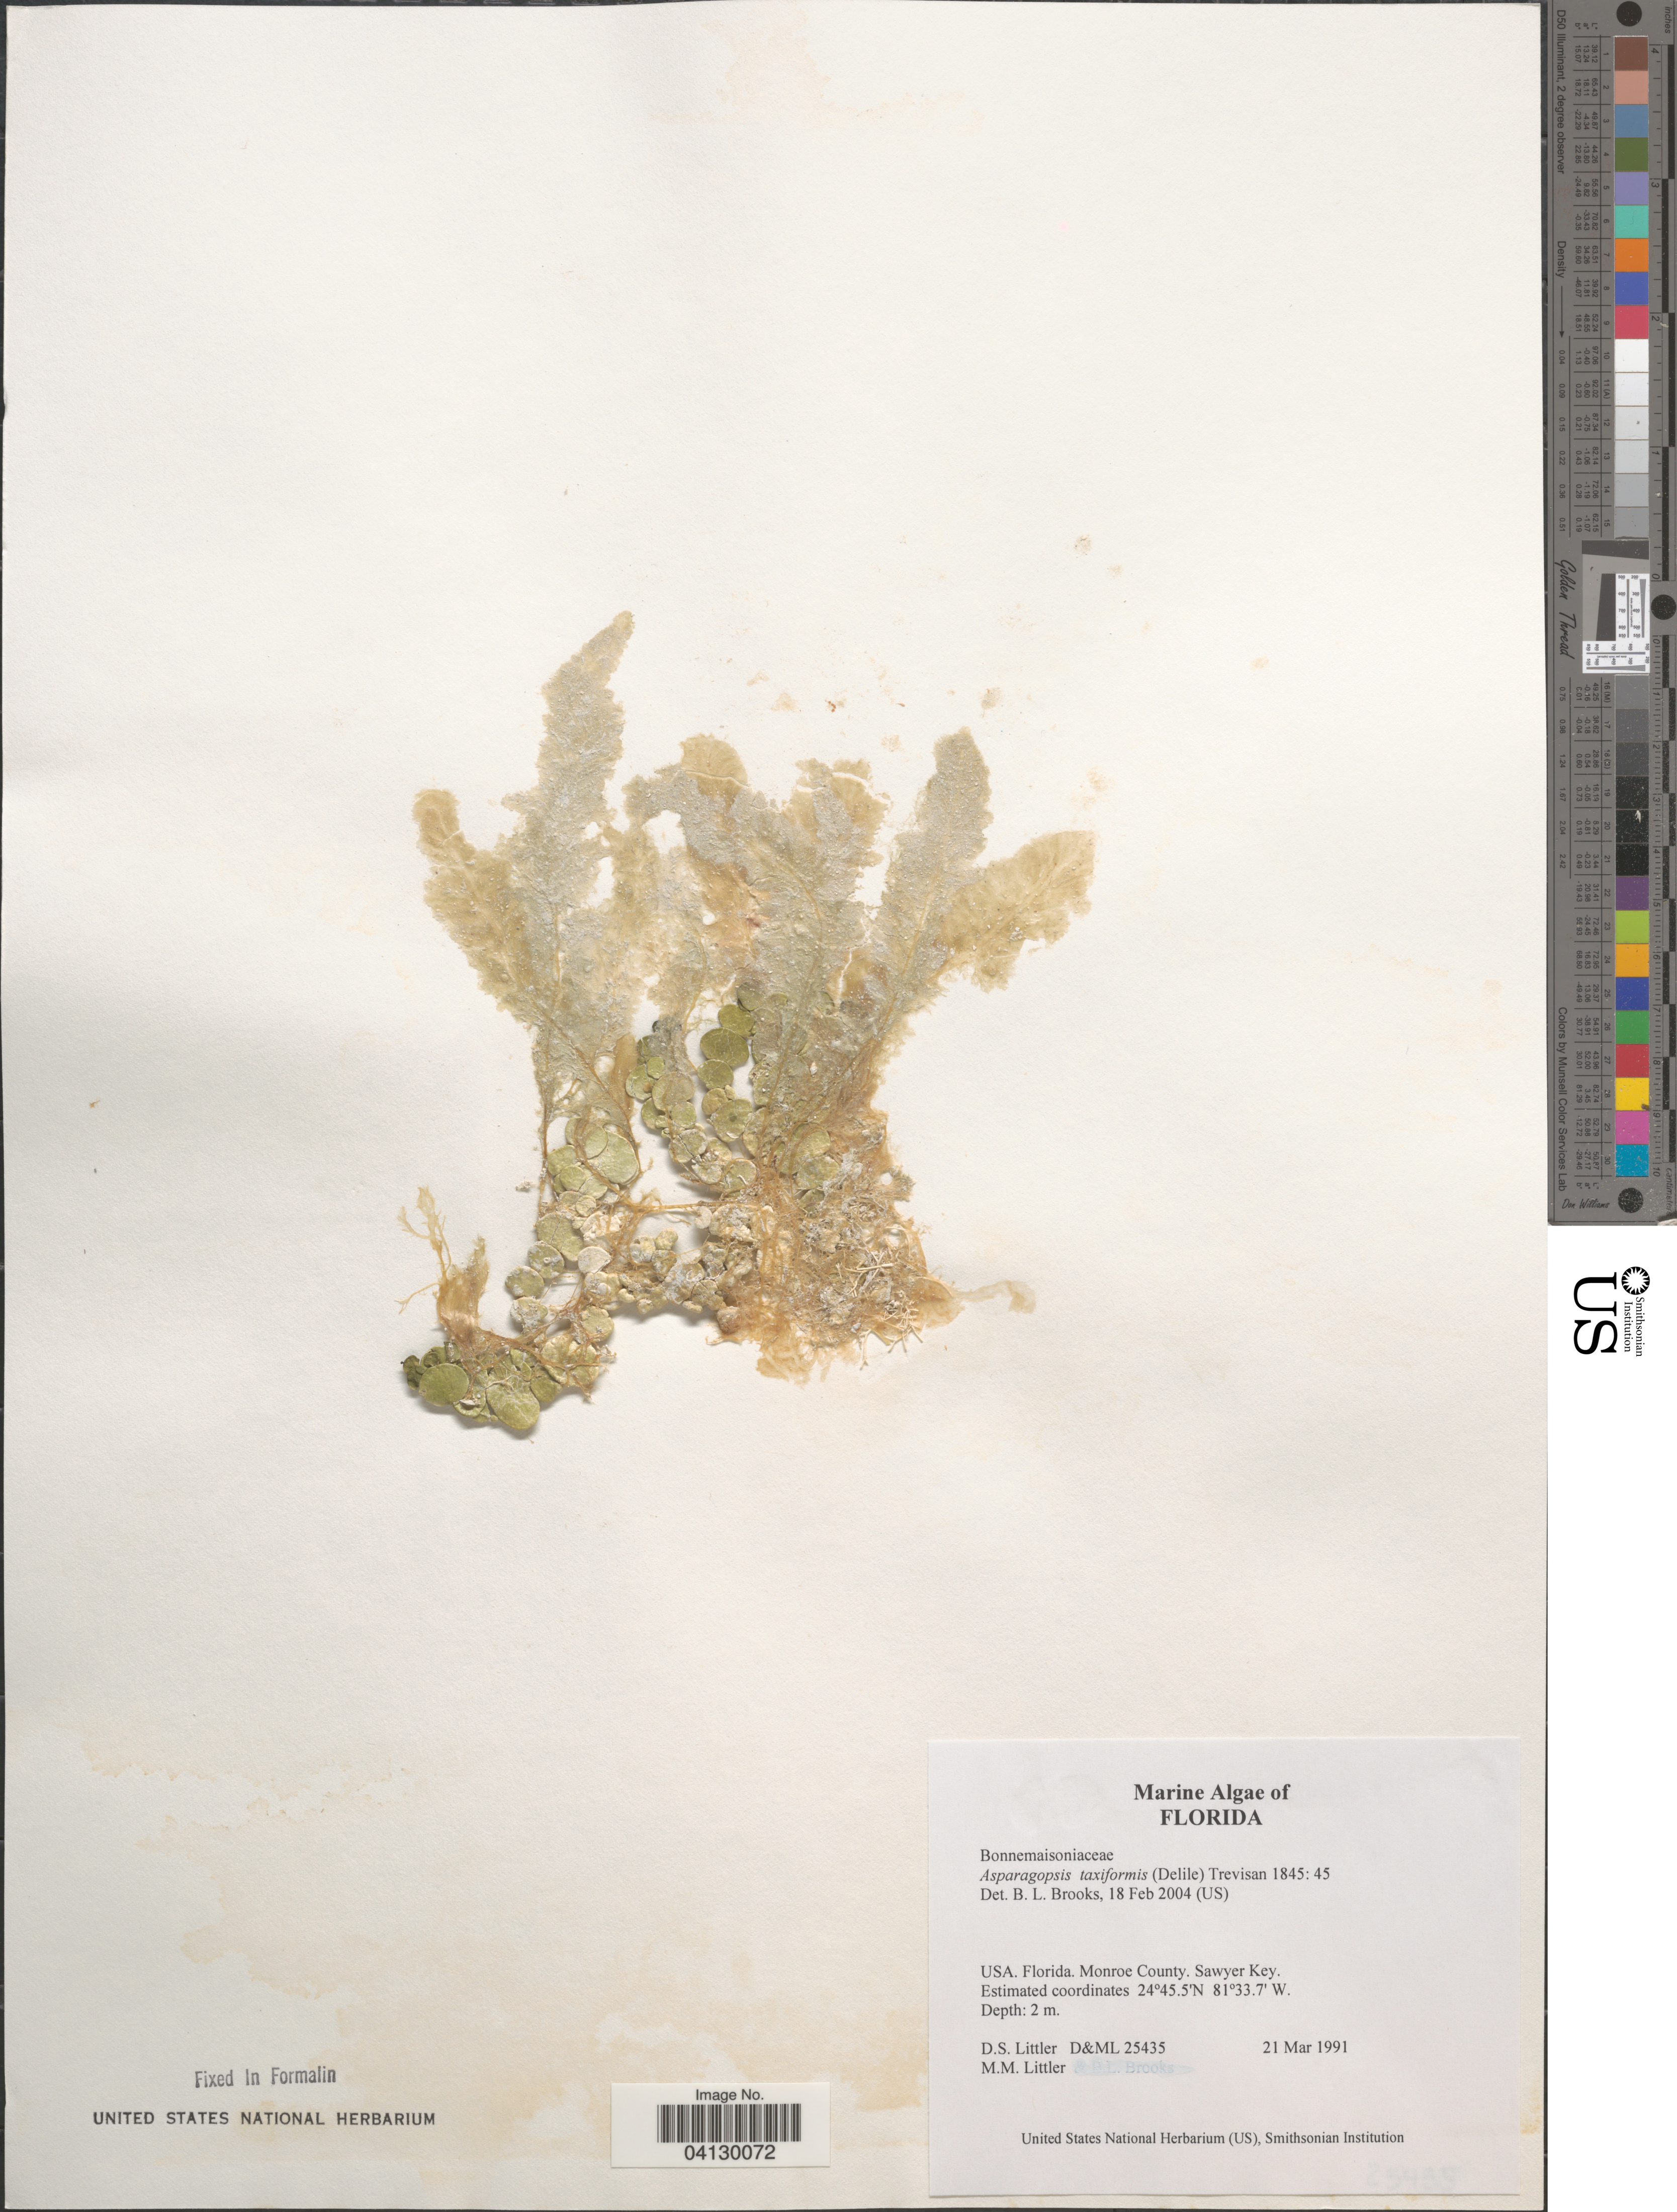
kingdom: Plantae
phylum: Rhodophyta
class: Florideophyceae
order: Bonnemaisoniales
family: Bonnemaisoniaceae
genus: Asparagopsis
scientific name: Asparagopsis taxiformis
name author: (Delile) Trevis.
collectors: D. S. Littler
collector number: D&ML 25435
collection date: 1991-03-21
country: United States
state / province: Florida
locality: Monroe County. Sawyer Key.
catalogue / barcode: US 328826